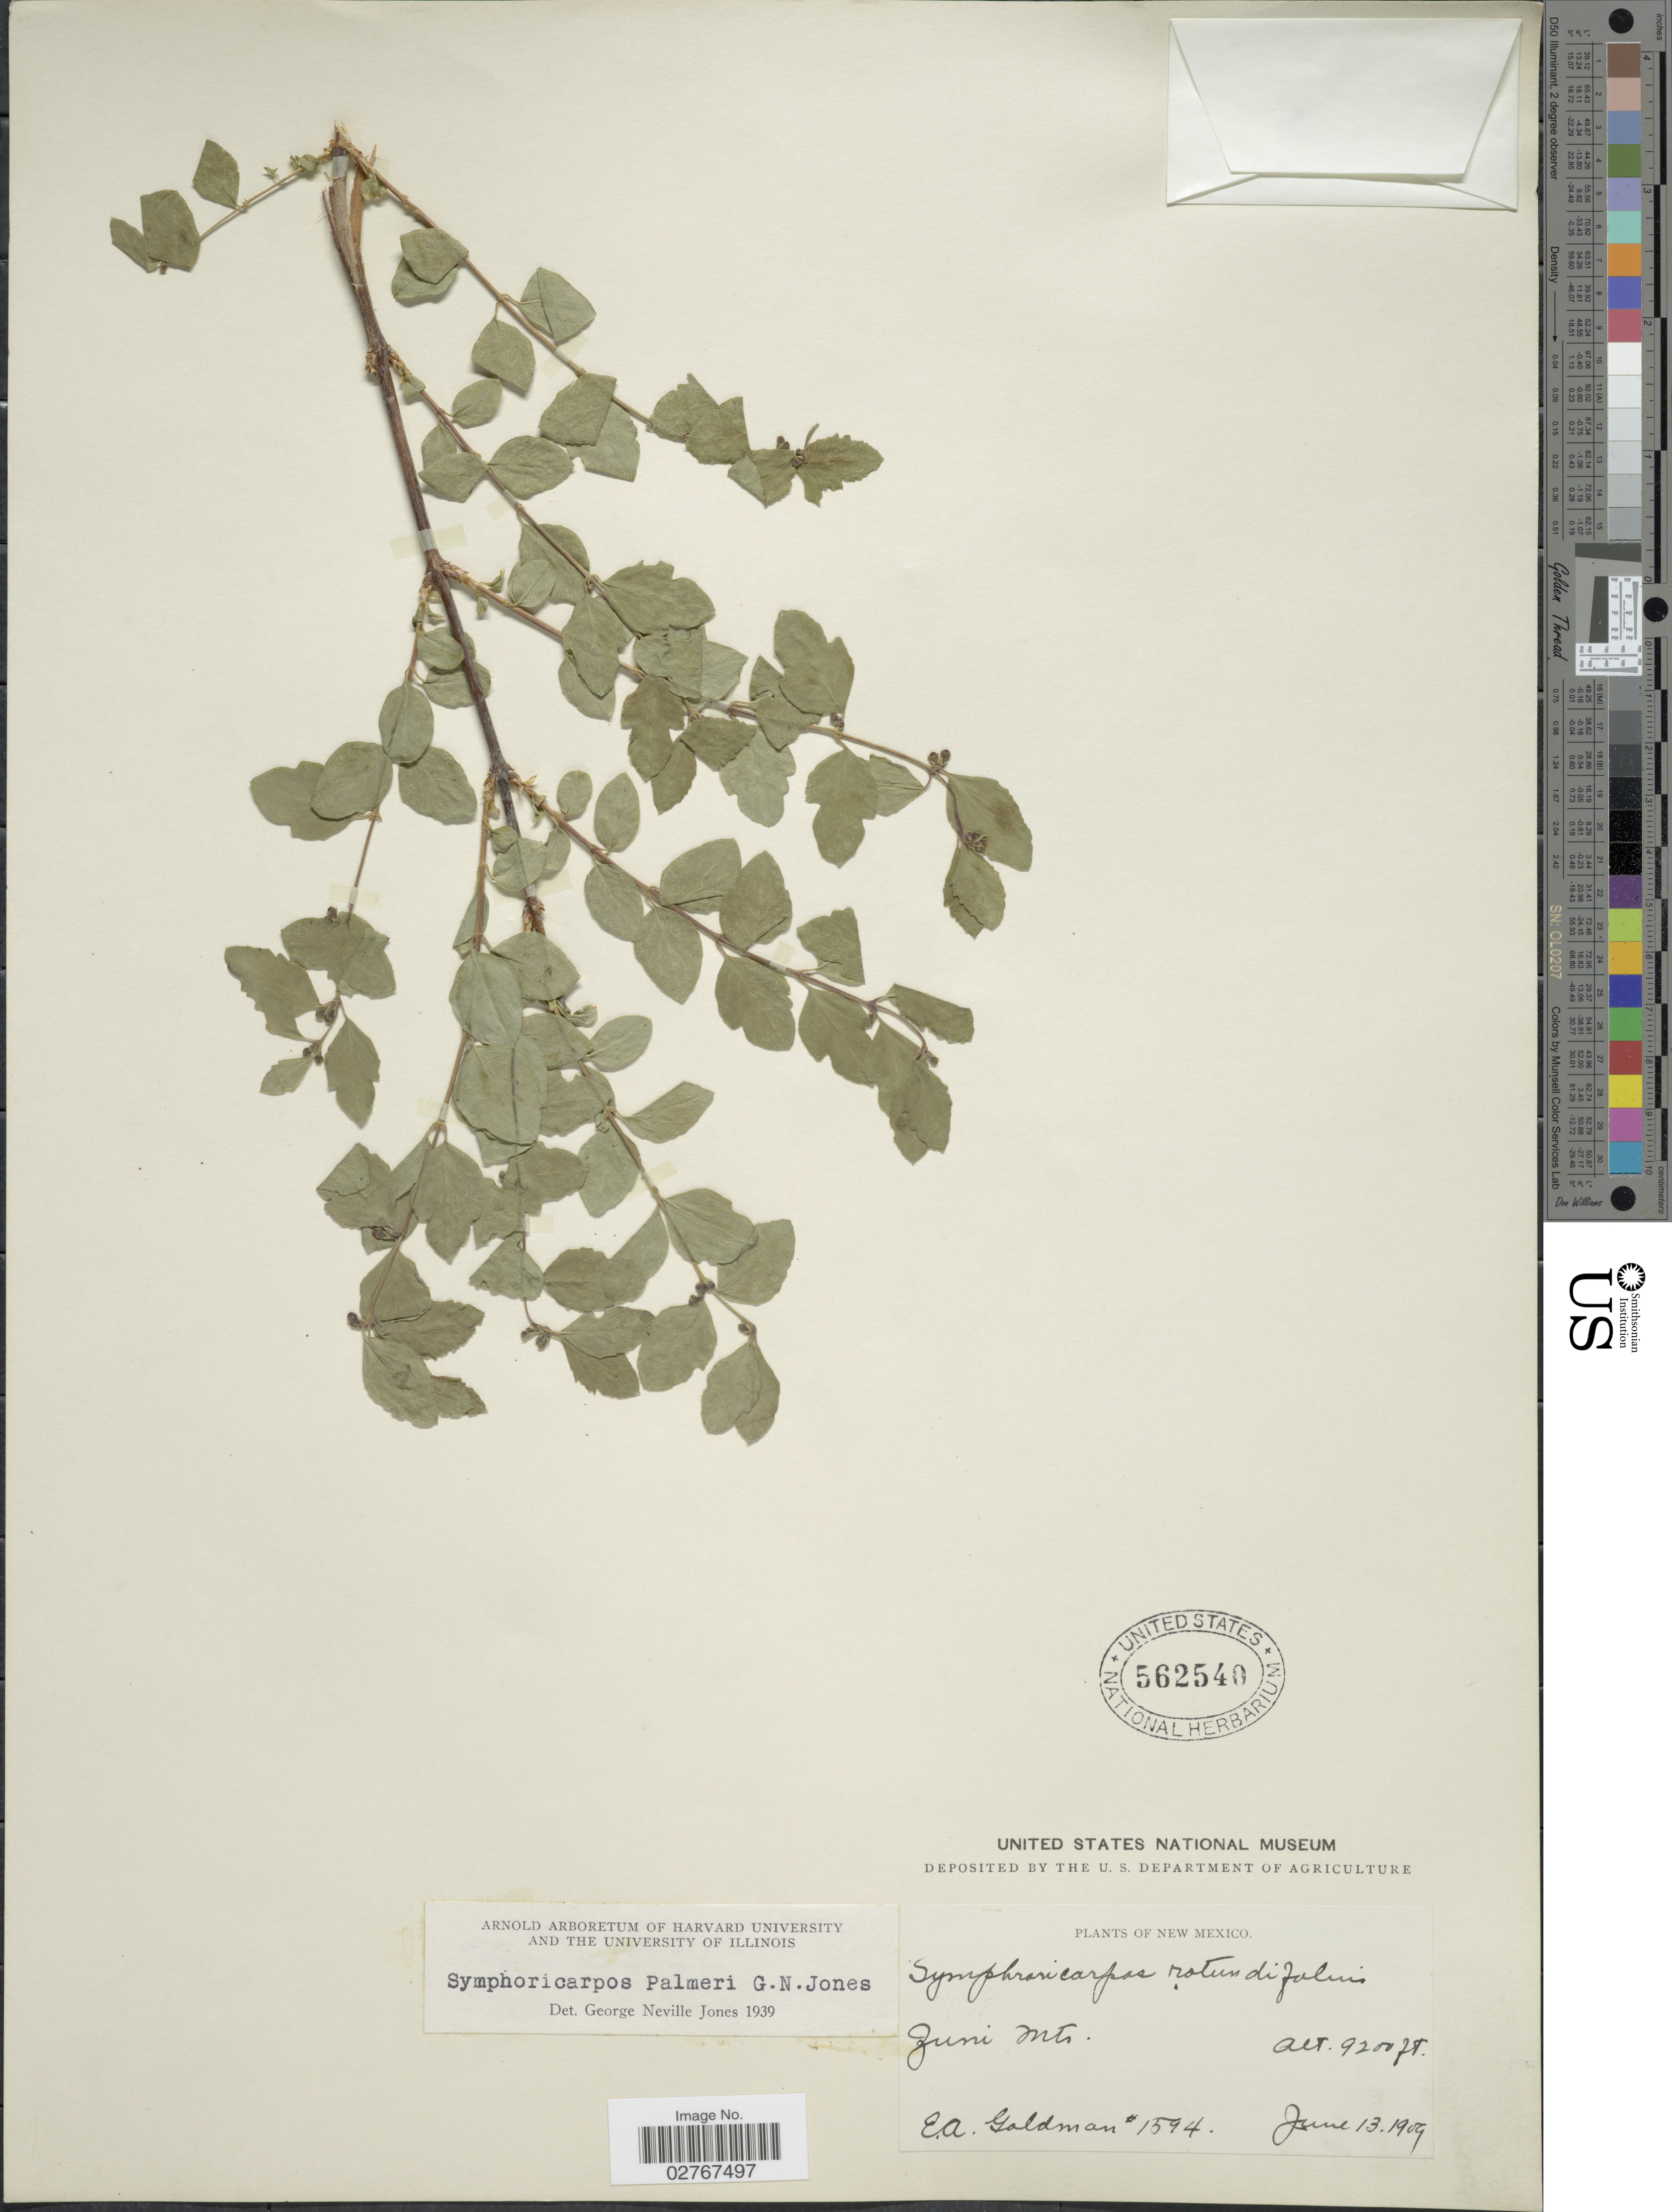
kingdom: Plantae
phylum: Tracheophyta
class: Magnoliopsida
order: Dipsacales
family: Caprifoliaceae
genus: Symphoricarpos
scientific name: Symphoricarpos palmeri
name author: G.N. Jones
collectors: E. A. Goldman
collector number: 1594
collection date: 1909-06-13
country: United States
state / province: New Mexico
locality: Zuni Mts.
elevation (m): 2804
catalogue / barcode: US 562540